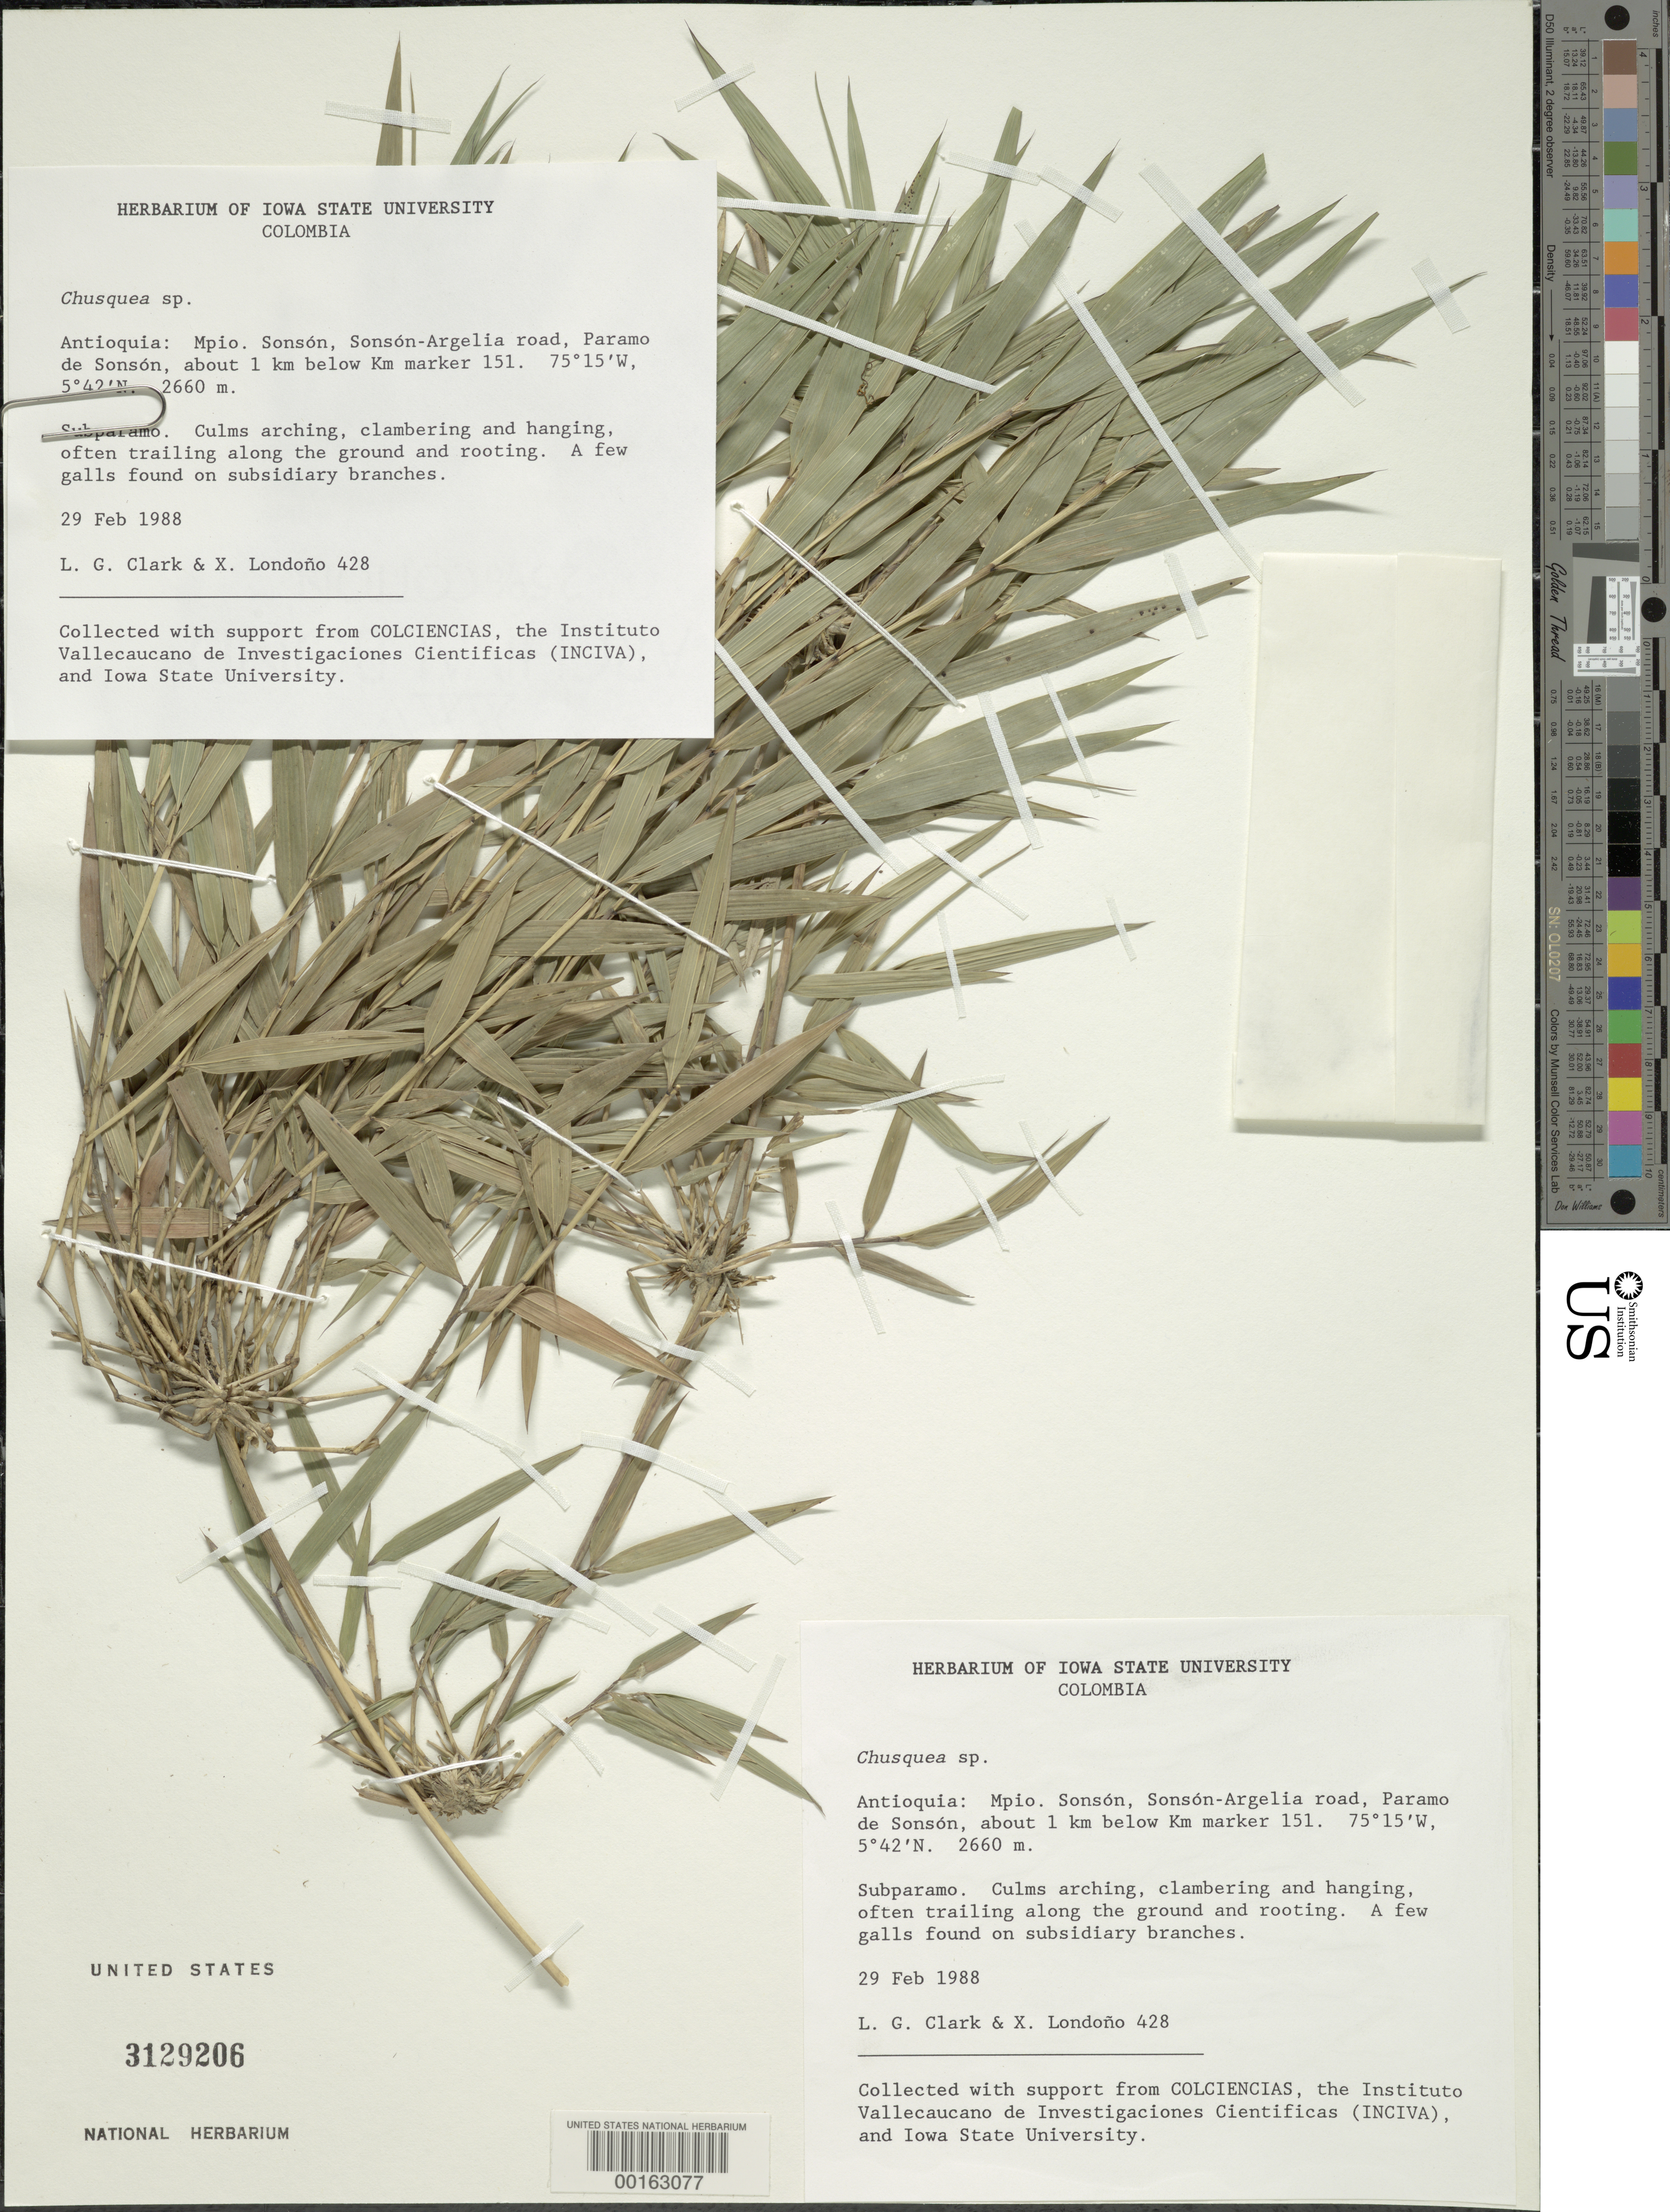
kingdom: Plantae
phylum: Tracheophyta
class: Liliopsida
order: Poales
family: Poaceae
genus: Chusquea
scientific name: Chusquea sp.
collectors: L. G. Clark & X. Londoño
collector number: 428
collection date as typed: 29 Feb 1988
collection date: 1988-02-29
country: Colombia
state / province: Antioquia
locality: Sonson, Sonson-Argelia road, Paramo de Sonson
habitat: Subparamo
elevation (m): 2660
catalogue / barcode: US 3129206